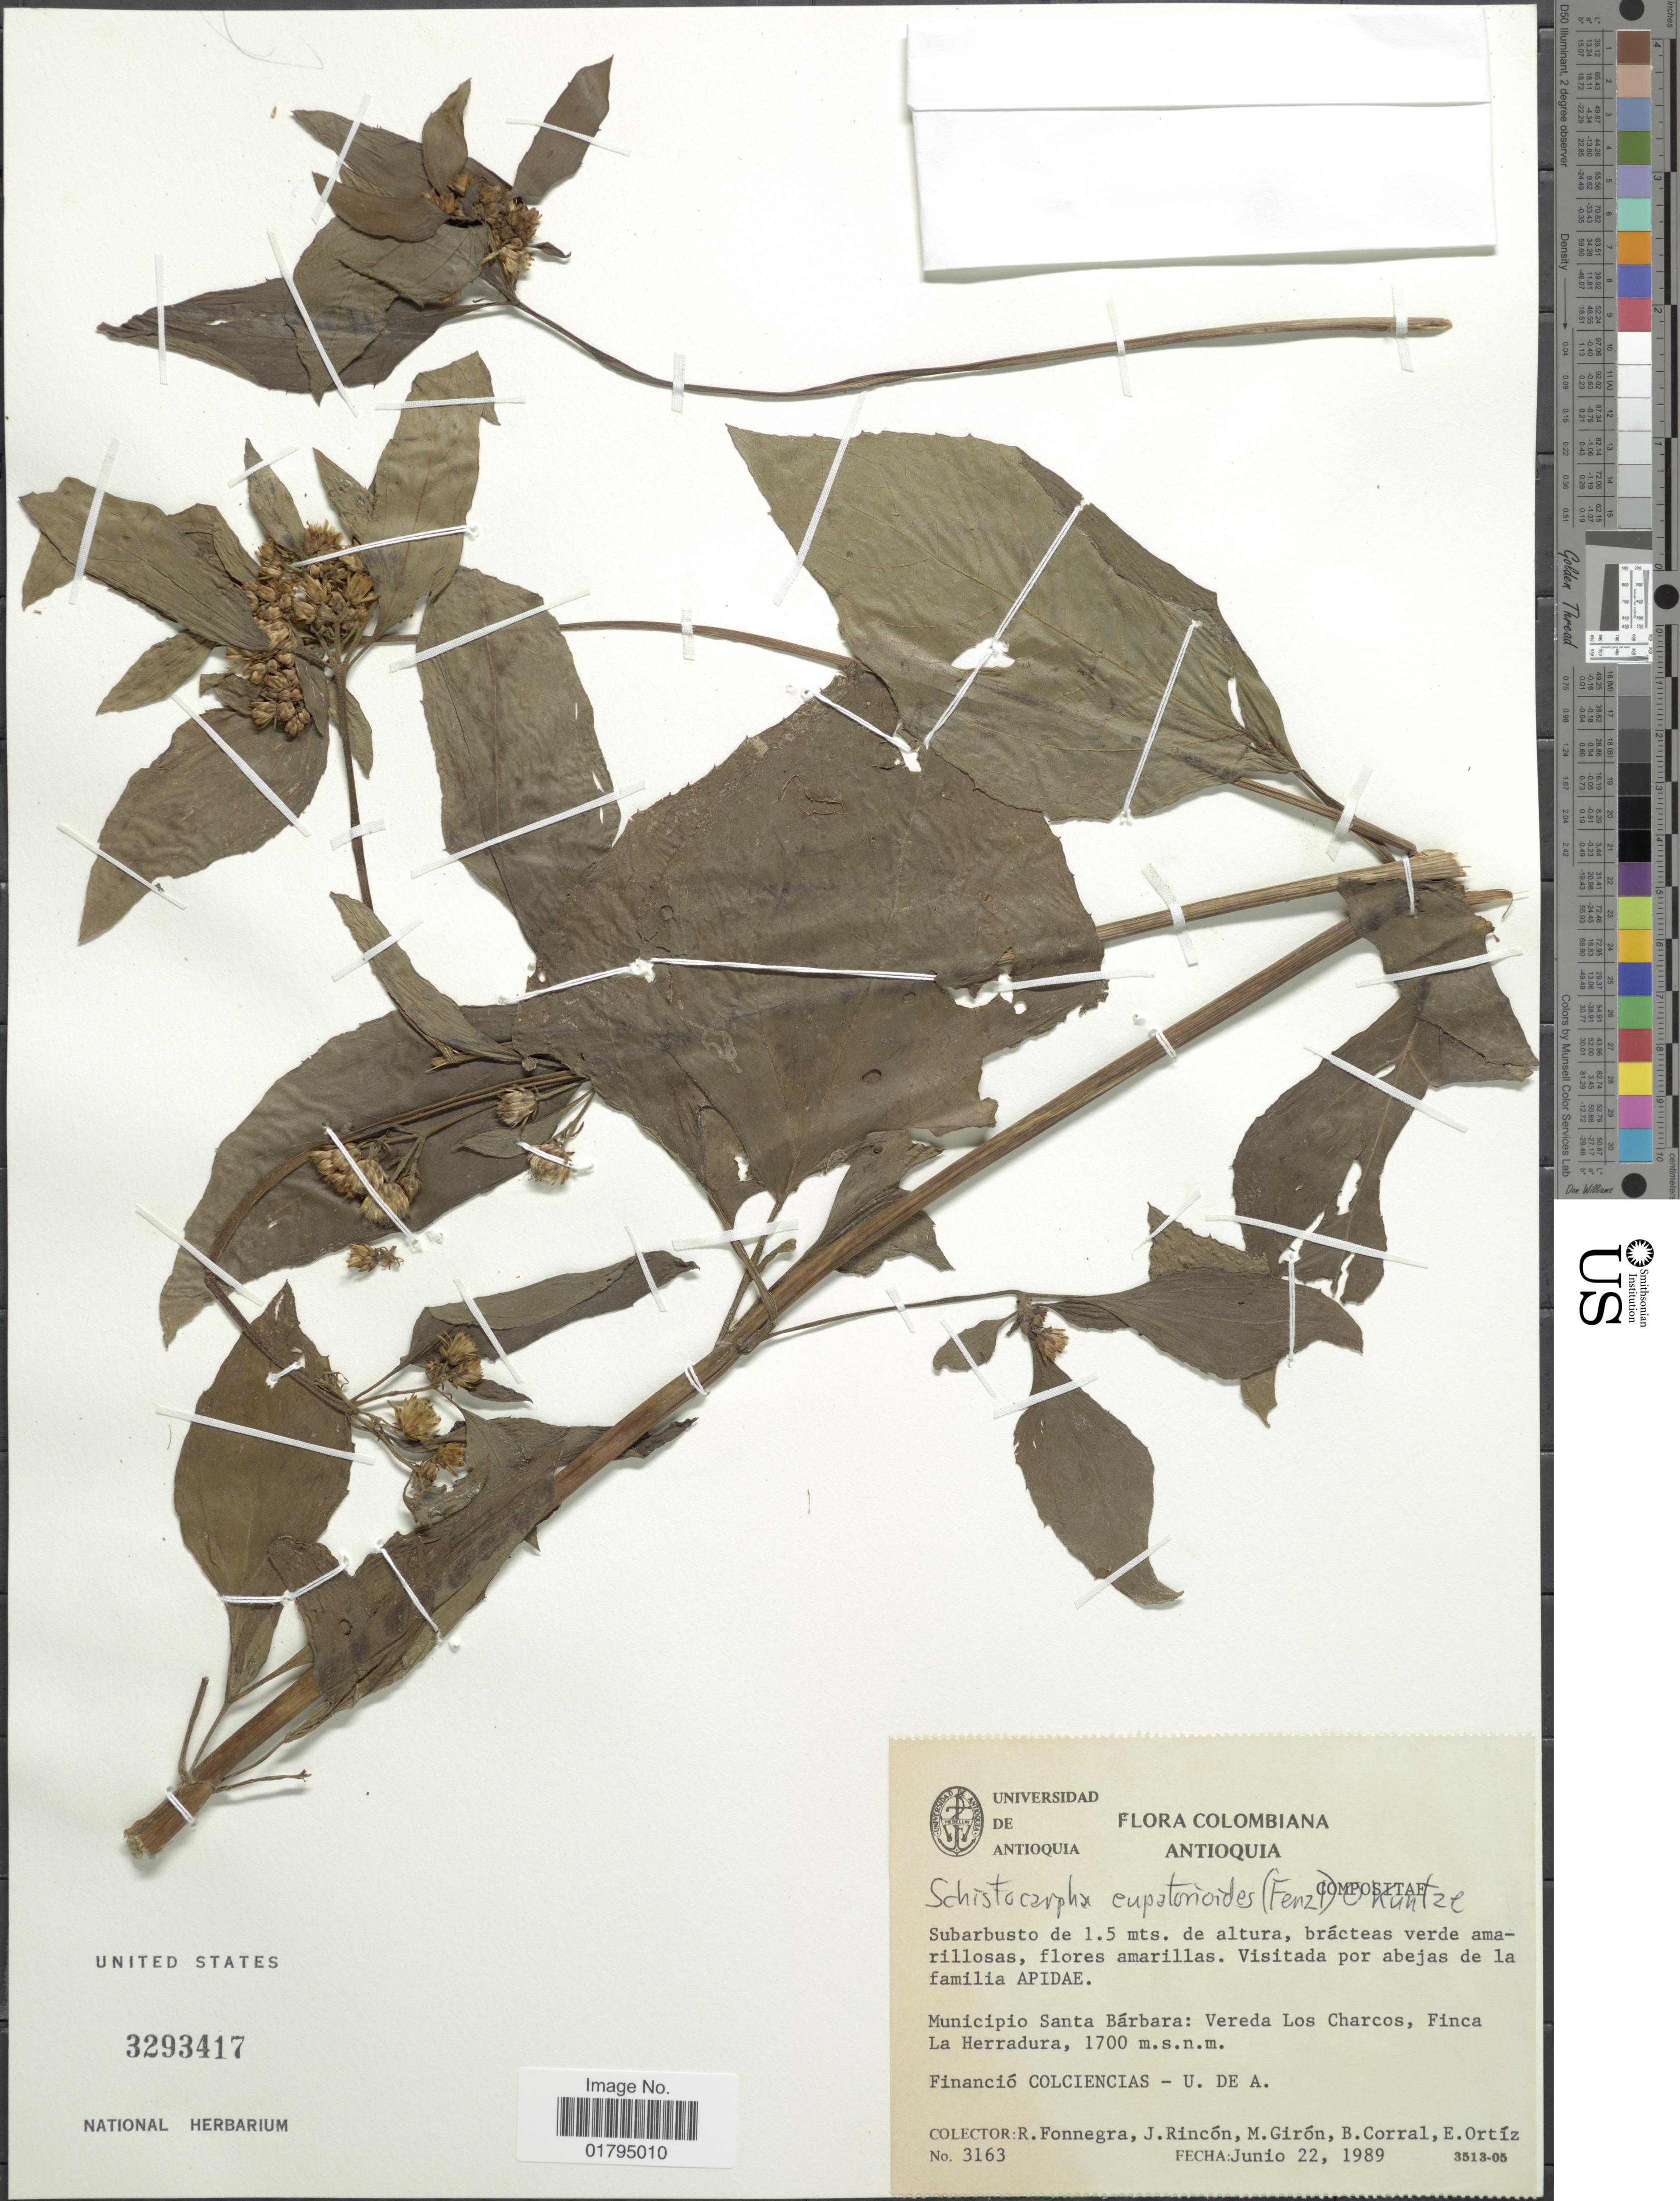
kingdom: Plantae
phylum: Tracheophyta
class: Magnoliopsida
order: Asterales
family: Asteraceae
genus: Schistocarpha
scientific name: Schistocarpha eupatorioides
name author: (Fenzl) Kuntze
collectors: R. Fonnegra, J. Rincón, M. Girón, B. Corral & E. Ortíz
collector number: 3163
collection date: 1989-06-22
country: Colombia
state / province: Antioquia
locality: Municipio Santa Barbara: Vereda LOs Charcos, Finca La Herradura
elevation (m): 1700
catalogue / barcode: US 3293417